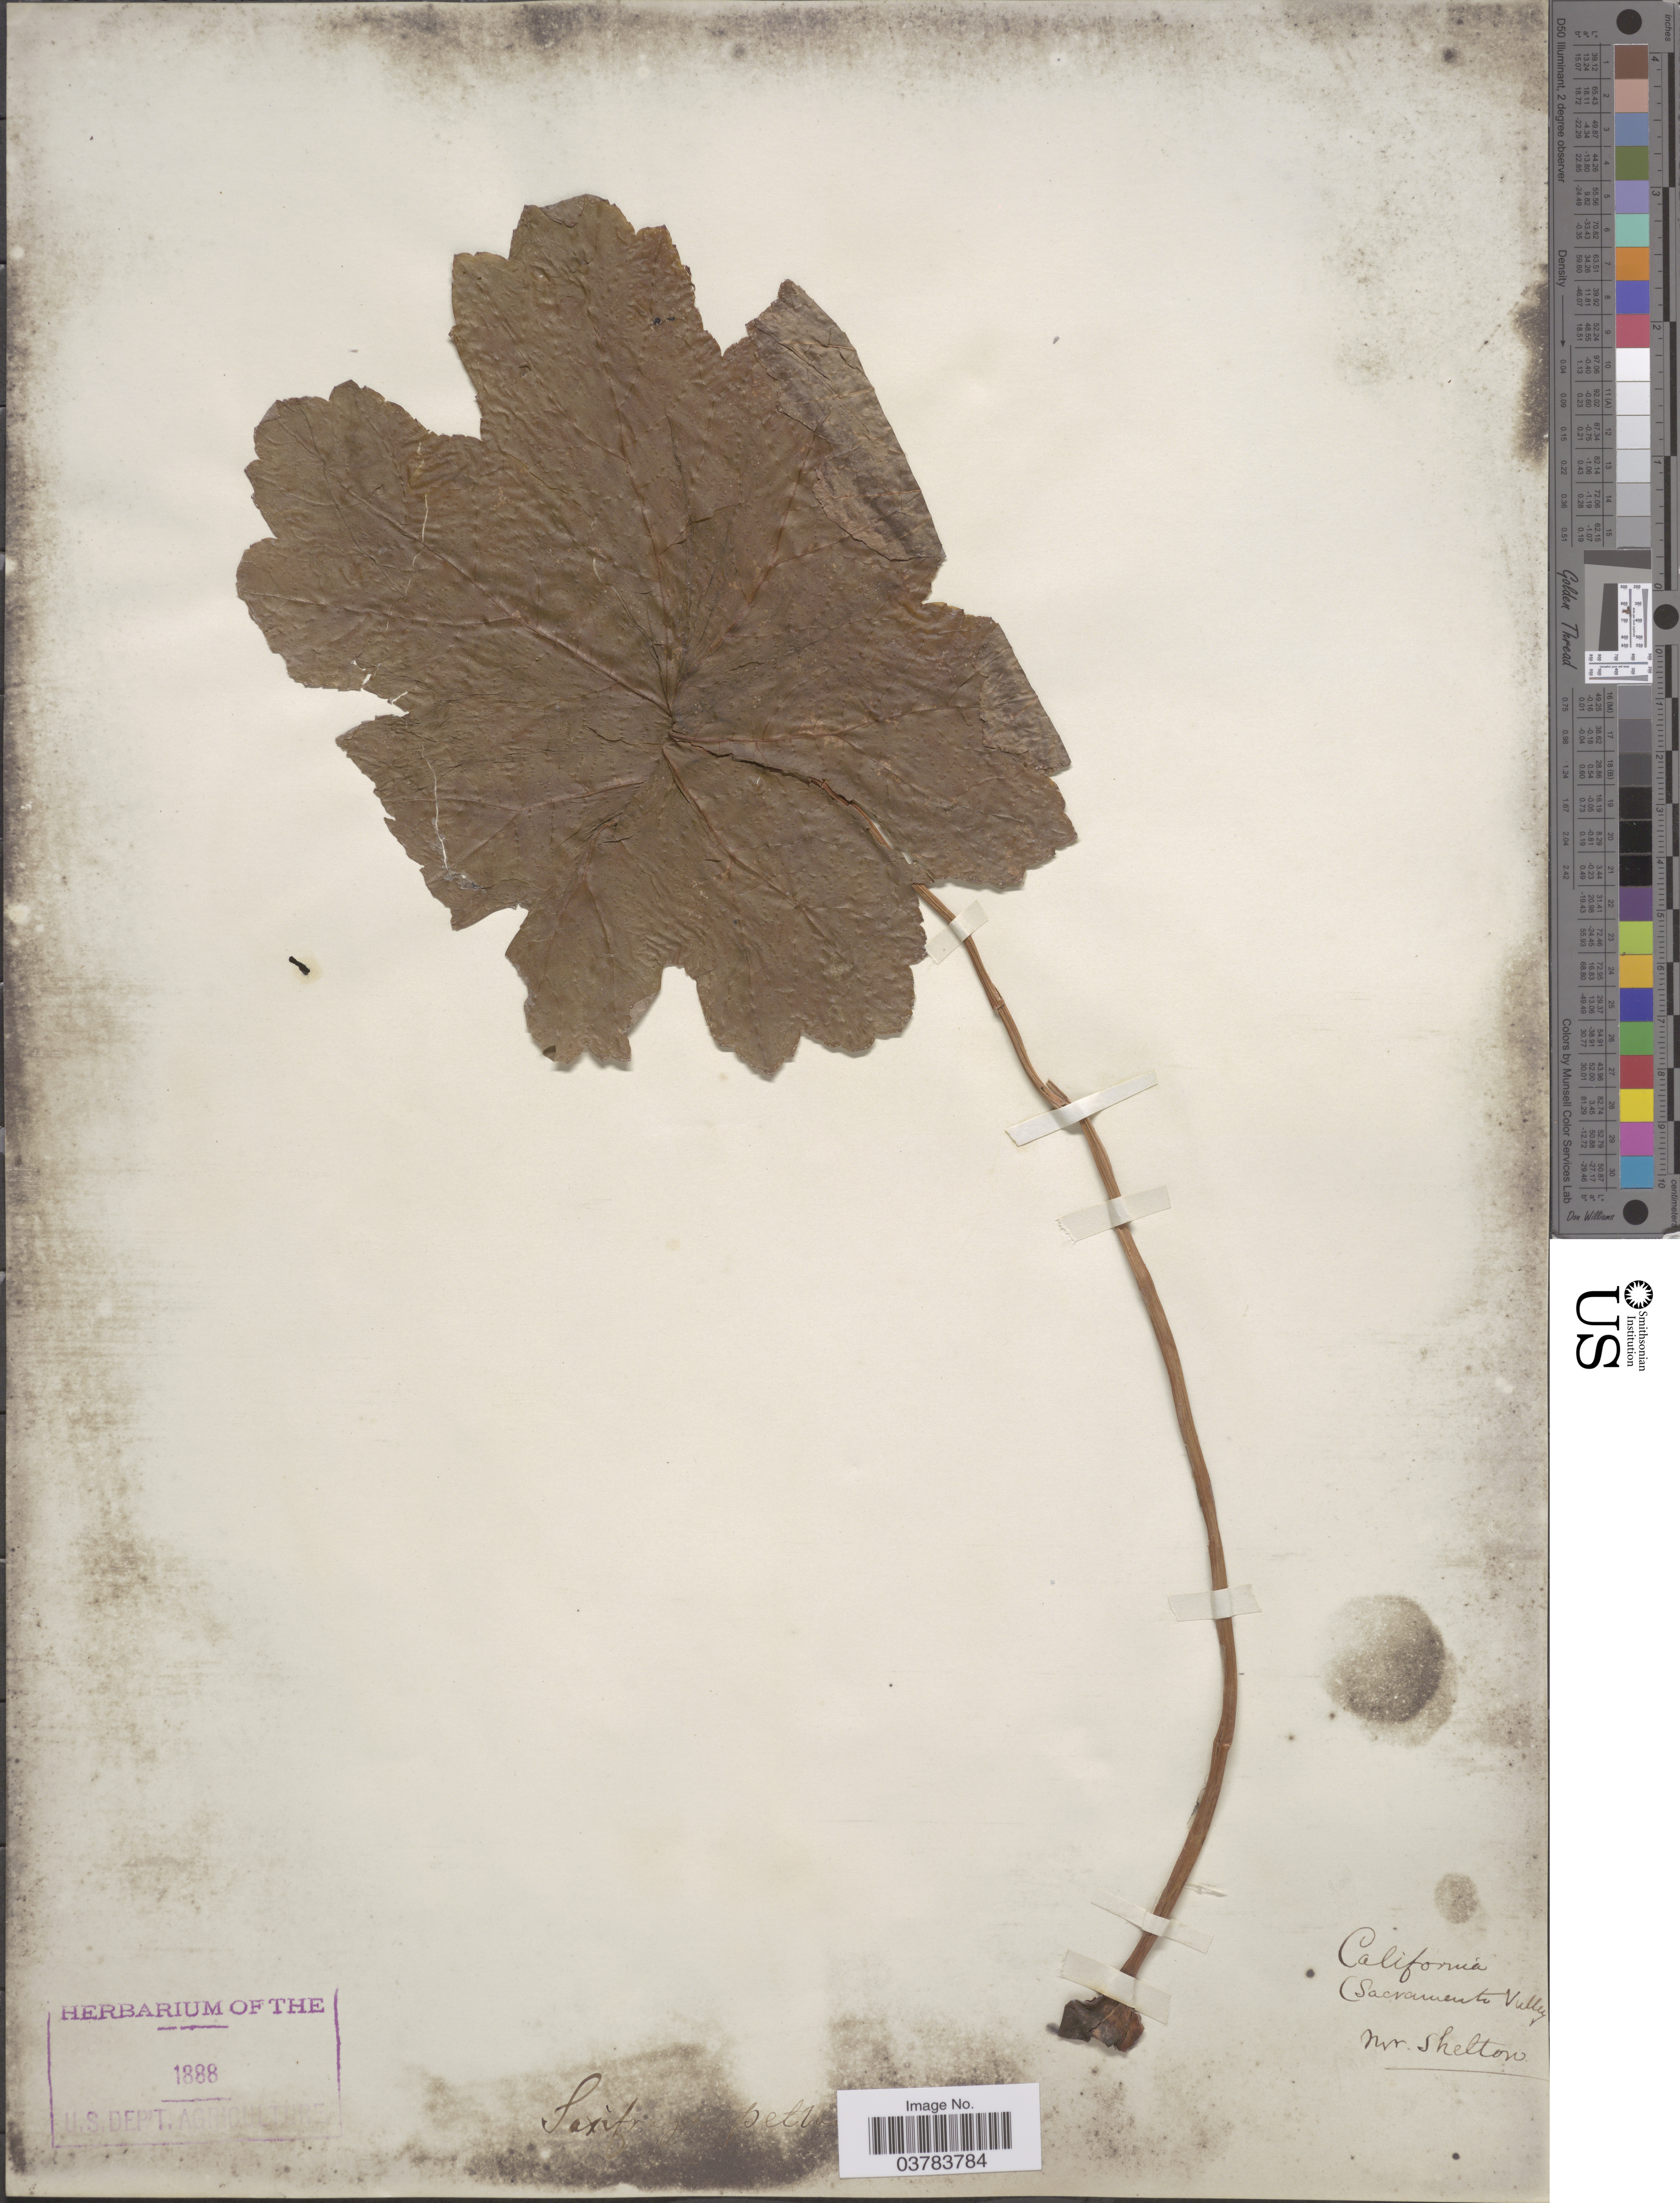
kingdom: Plantae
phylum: Tracheophyta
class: Magnoliopsida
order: Saxifragales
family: Saxifragaceae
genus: Darmera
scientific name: Darmera peltata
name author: (Torr. ex Benth.) Voss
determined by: Strong, Mark T., (BOT), Smithsonian Institution - National Museum of Natural History (UNITED STATES)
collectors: Mr. Shelton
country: United States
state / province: California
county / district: Sacramento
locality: Sacramento Valley.